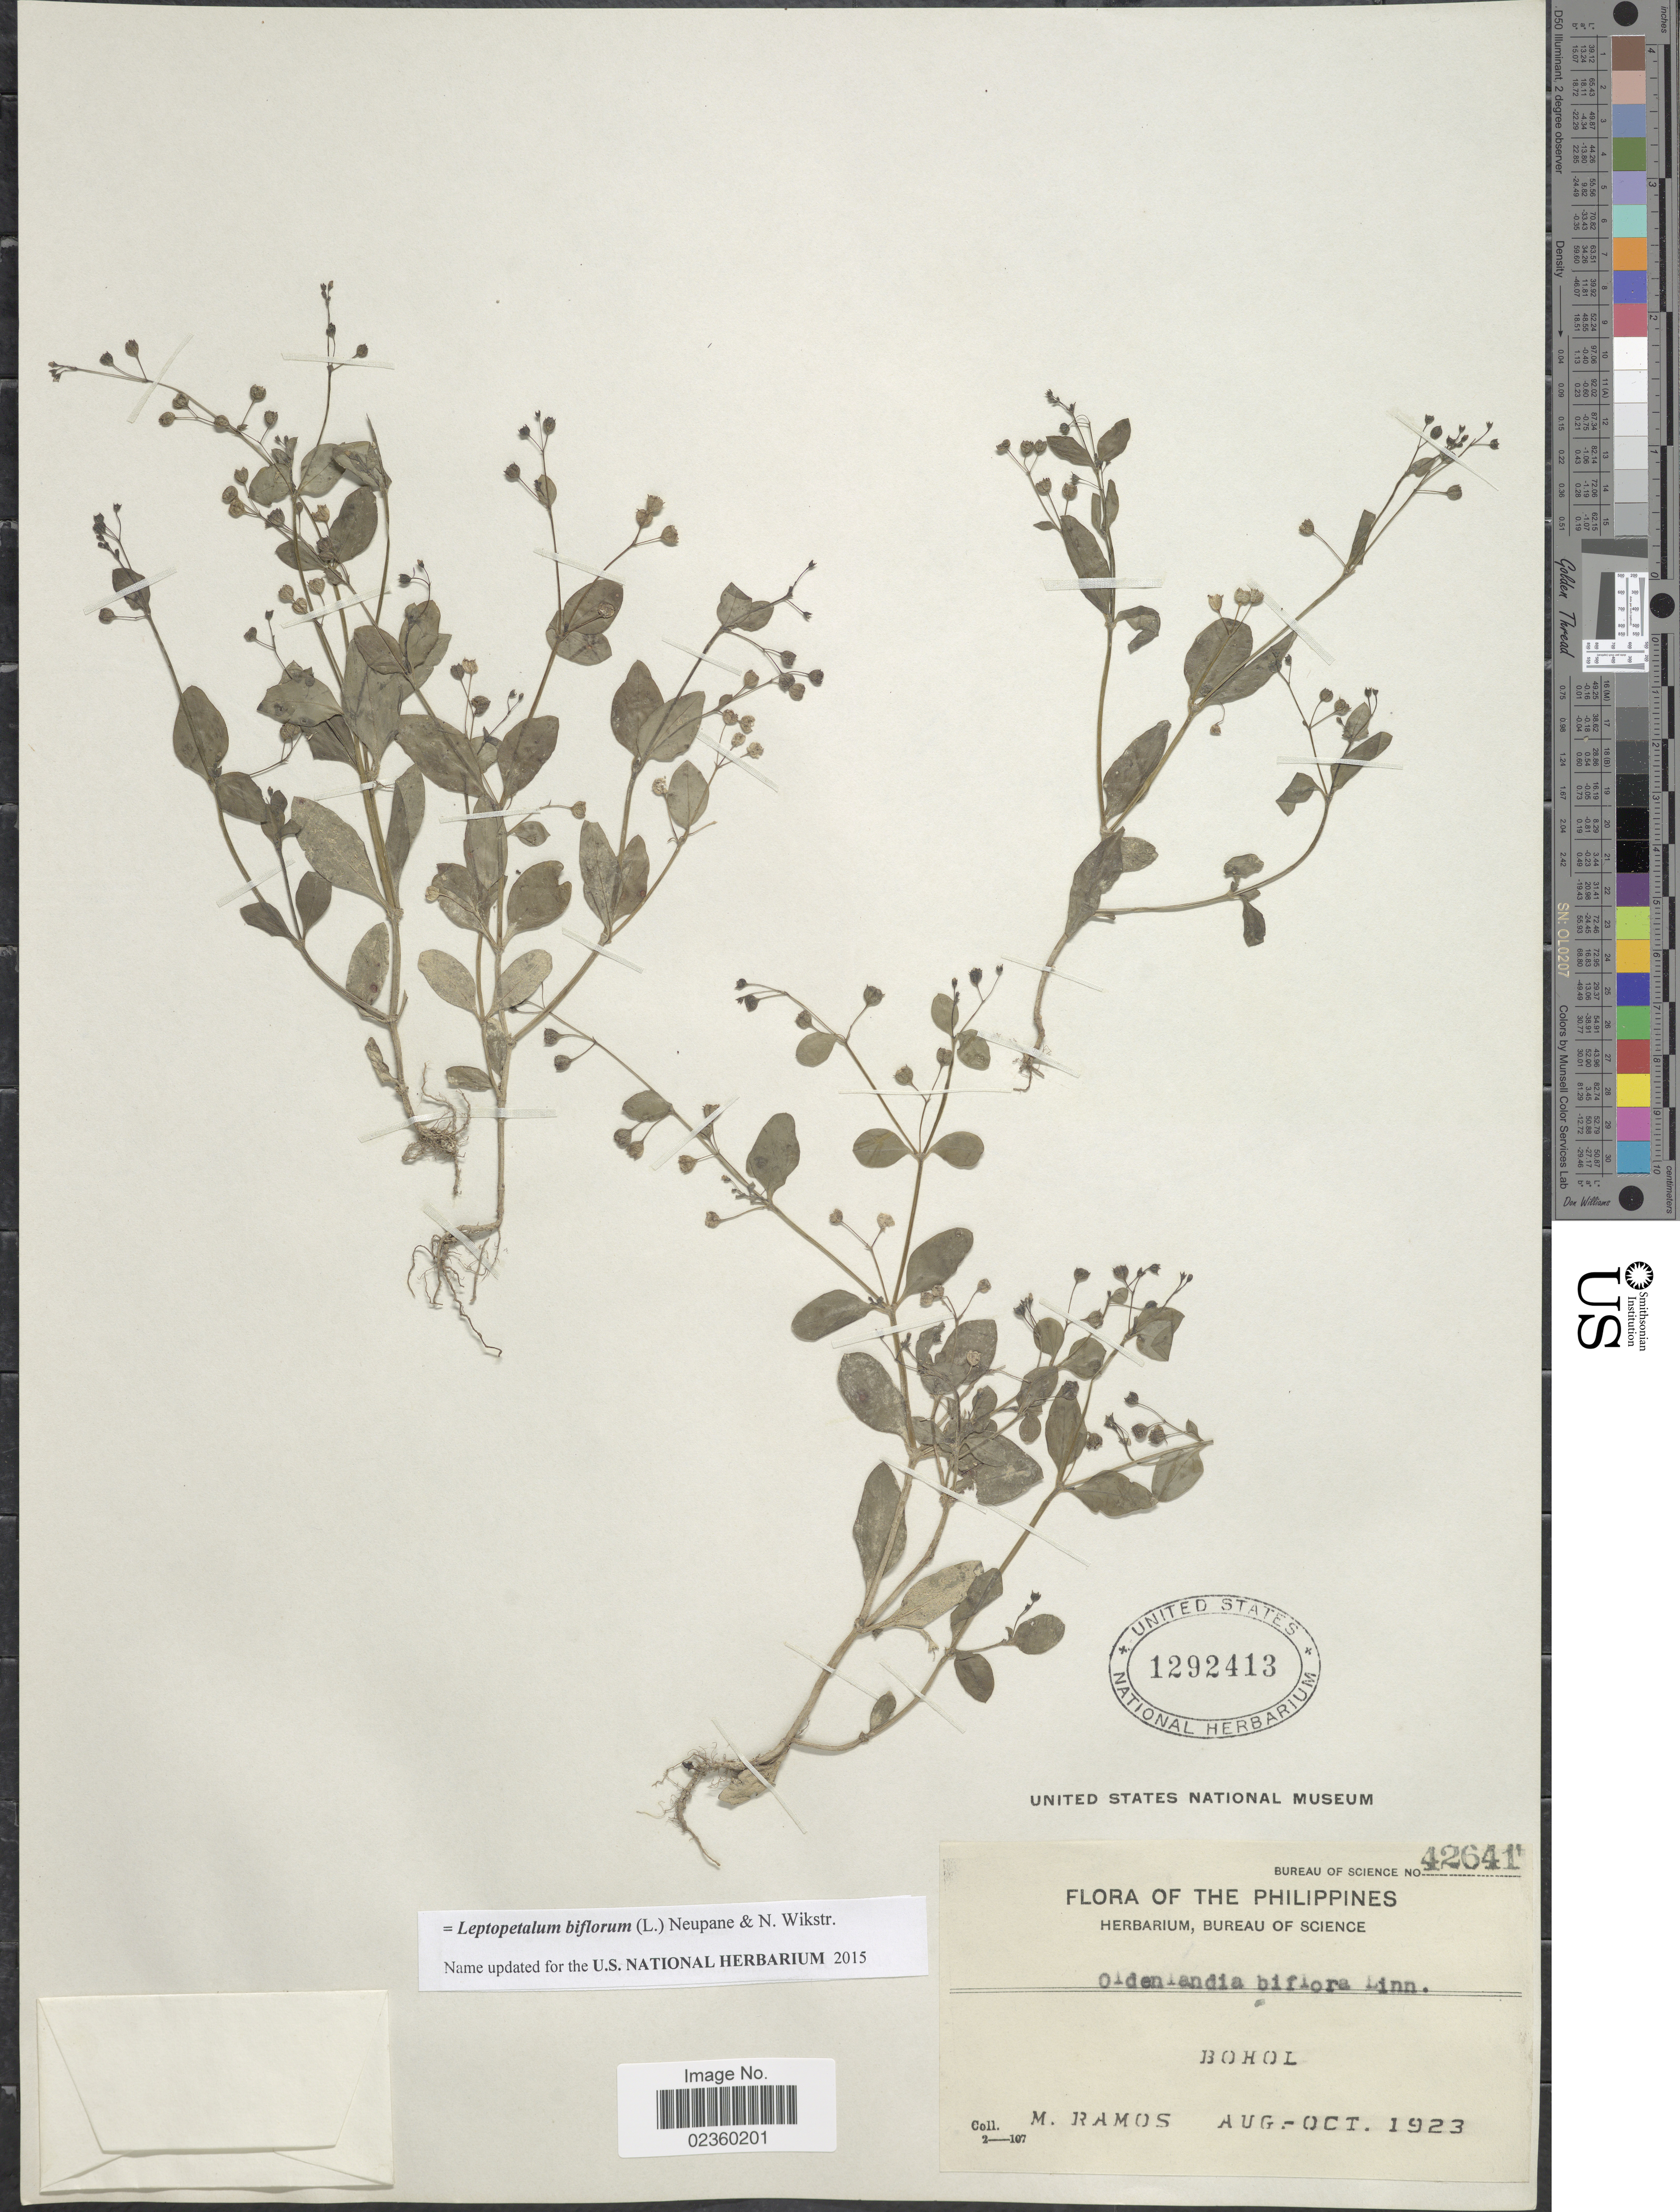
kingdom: Plantae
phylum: Tracheophyta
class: Magnoliopsida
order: Gentianales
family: Rubiaceae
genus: Leptopetalum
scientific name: Leptopetalum biflorum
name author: (L.) Neupane & N. Wikstr.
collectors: M. Ramos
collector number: Bureau of Science 42641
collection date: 1923-08/1923-10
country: Philippines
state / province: Central Visayas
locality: Bohol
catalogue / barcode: US 1292413